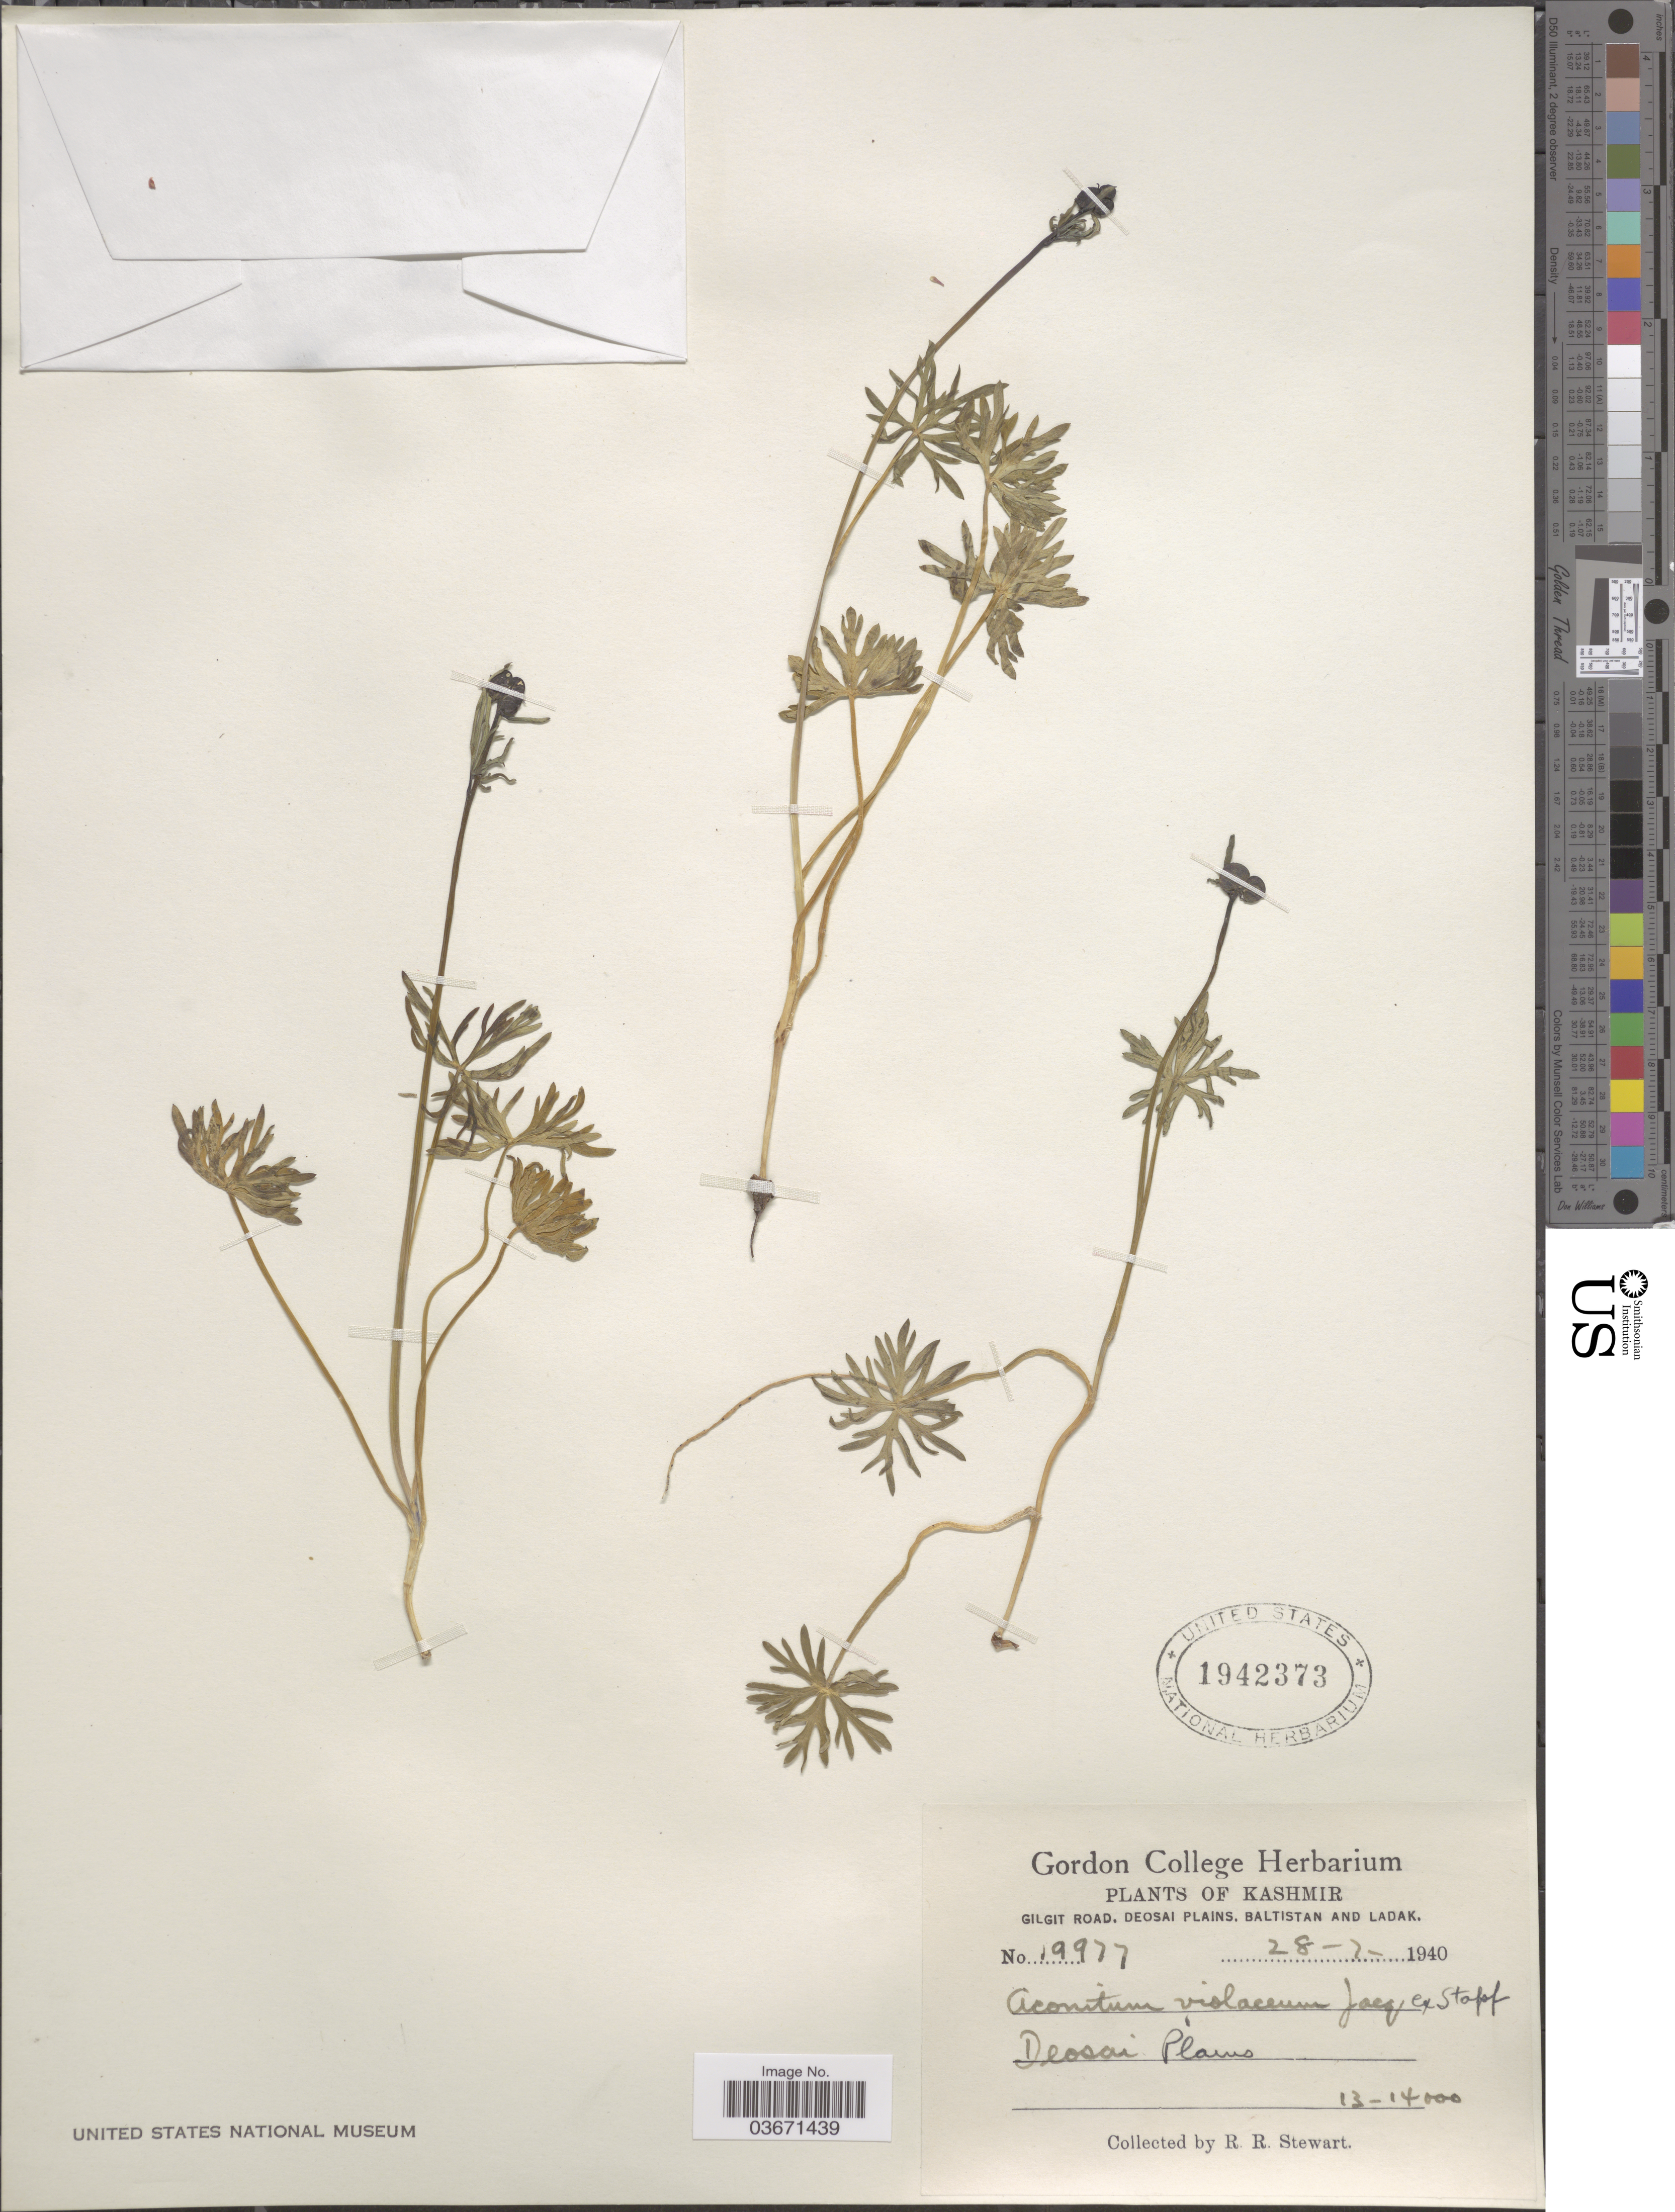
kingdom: Plantae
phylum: Tracheophyta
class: Magnoliopsida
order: Ranunculales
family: Ranunculaceae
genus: Aconitum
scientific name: Aconitum violaceum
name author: Jacquem. ex Stapf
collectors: R. Stewart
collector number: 19977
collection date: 1940-07-28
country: Pakistan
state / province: Gilgit-Baltistan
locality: Kashmir. Gilgit Road, Deosai Plains, Baltistan and Ladak. Deosai Plains.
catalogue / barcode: US 1942737